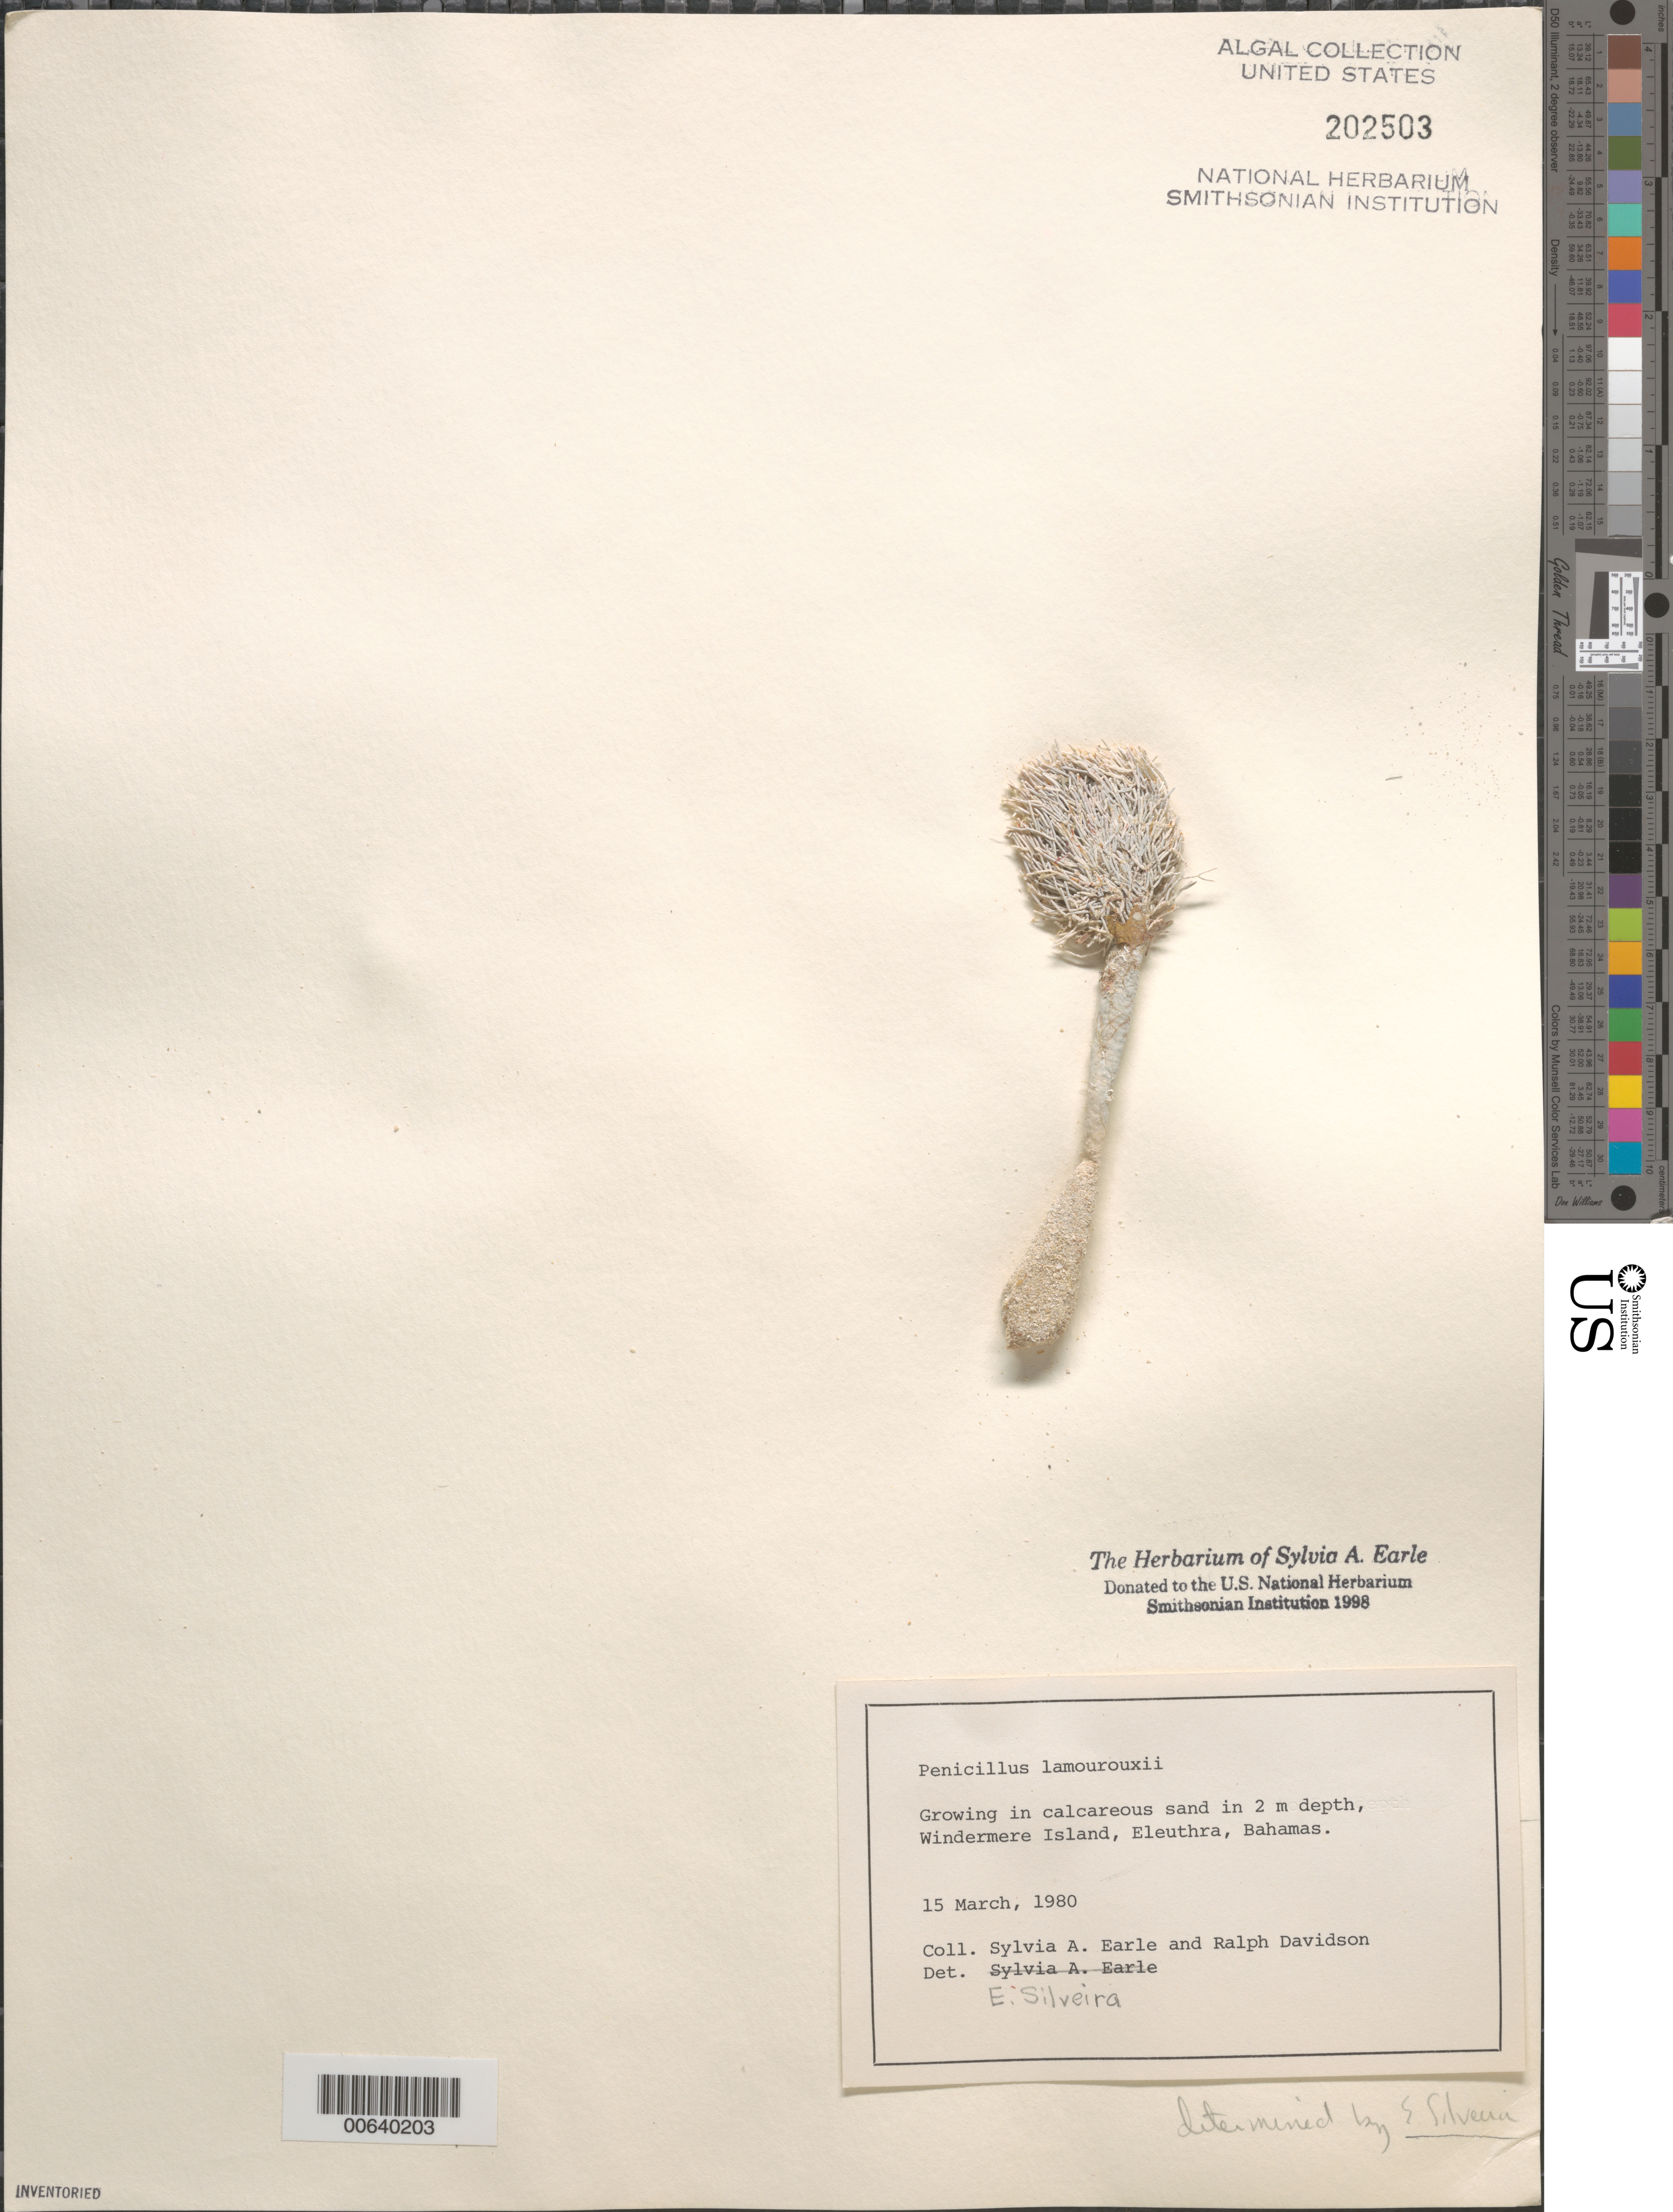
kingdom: Plantae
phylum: Chlorophyta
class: Ulvophyceae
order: Bryopsidales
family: Udoteaceae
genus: Penicillus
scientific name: Penicillus lamourouxii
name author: Decne.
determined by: Silveira, E. A.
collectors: S. A. Earle & R. Davidson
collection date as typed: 15 Mar 1980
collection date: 1980-03-15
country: Bahamas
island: Eleuthera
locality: Windermere Island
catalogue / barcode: US 202503